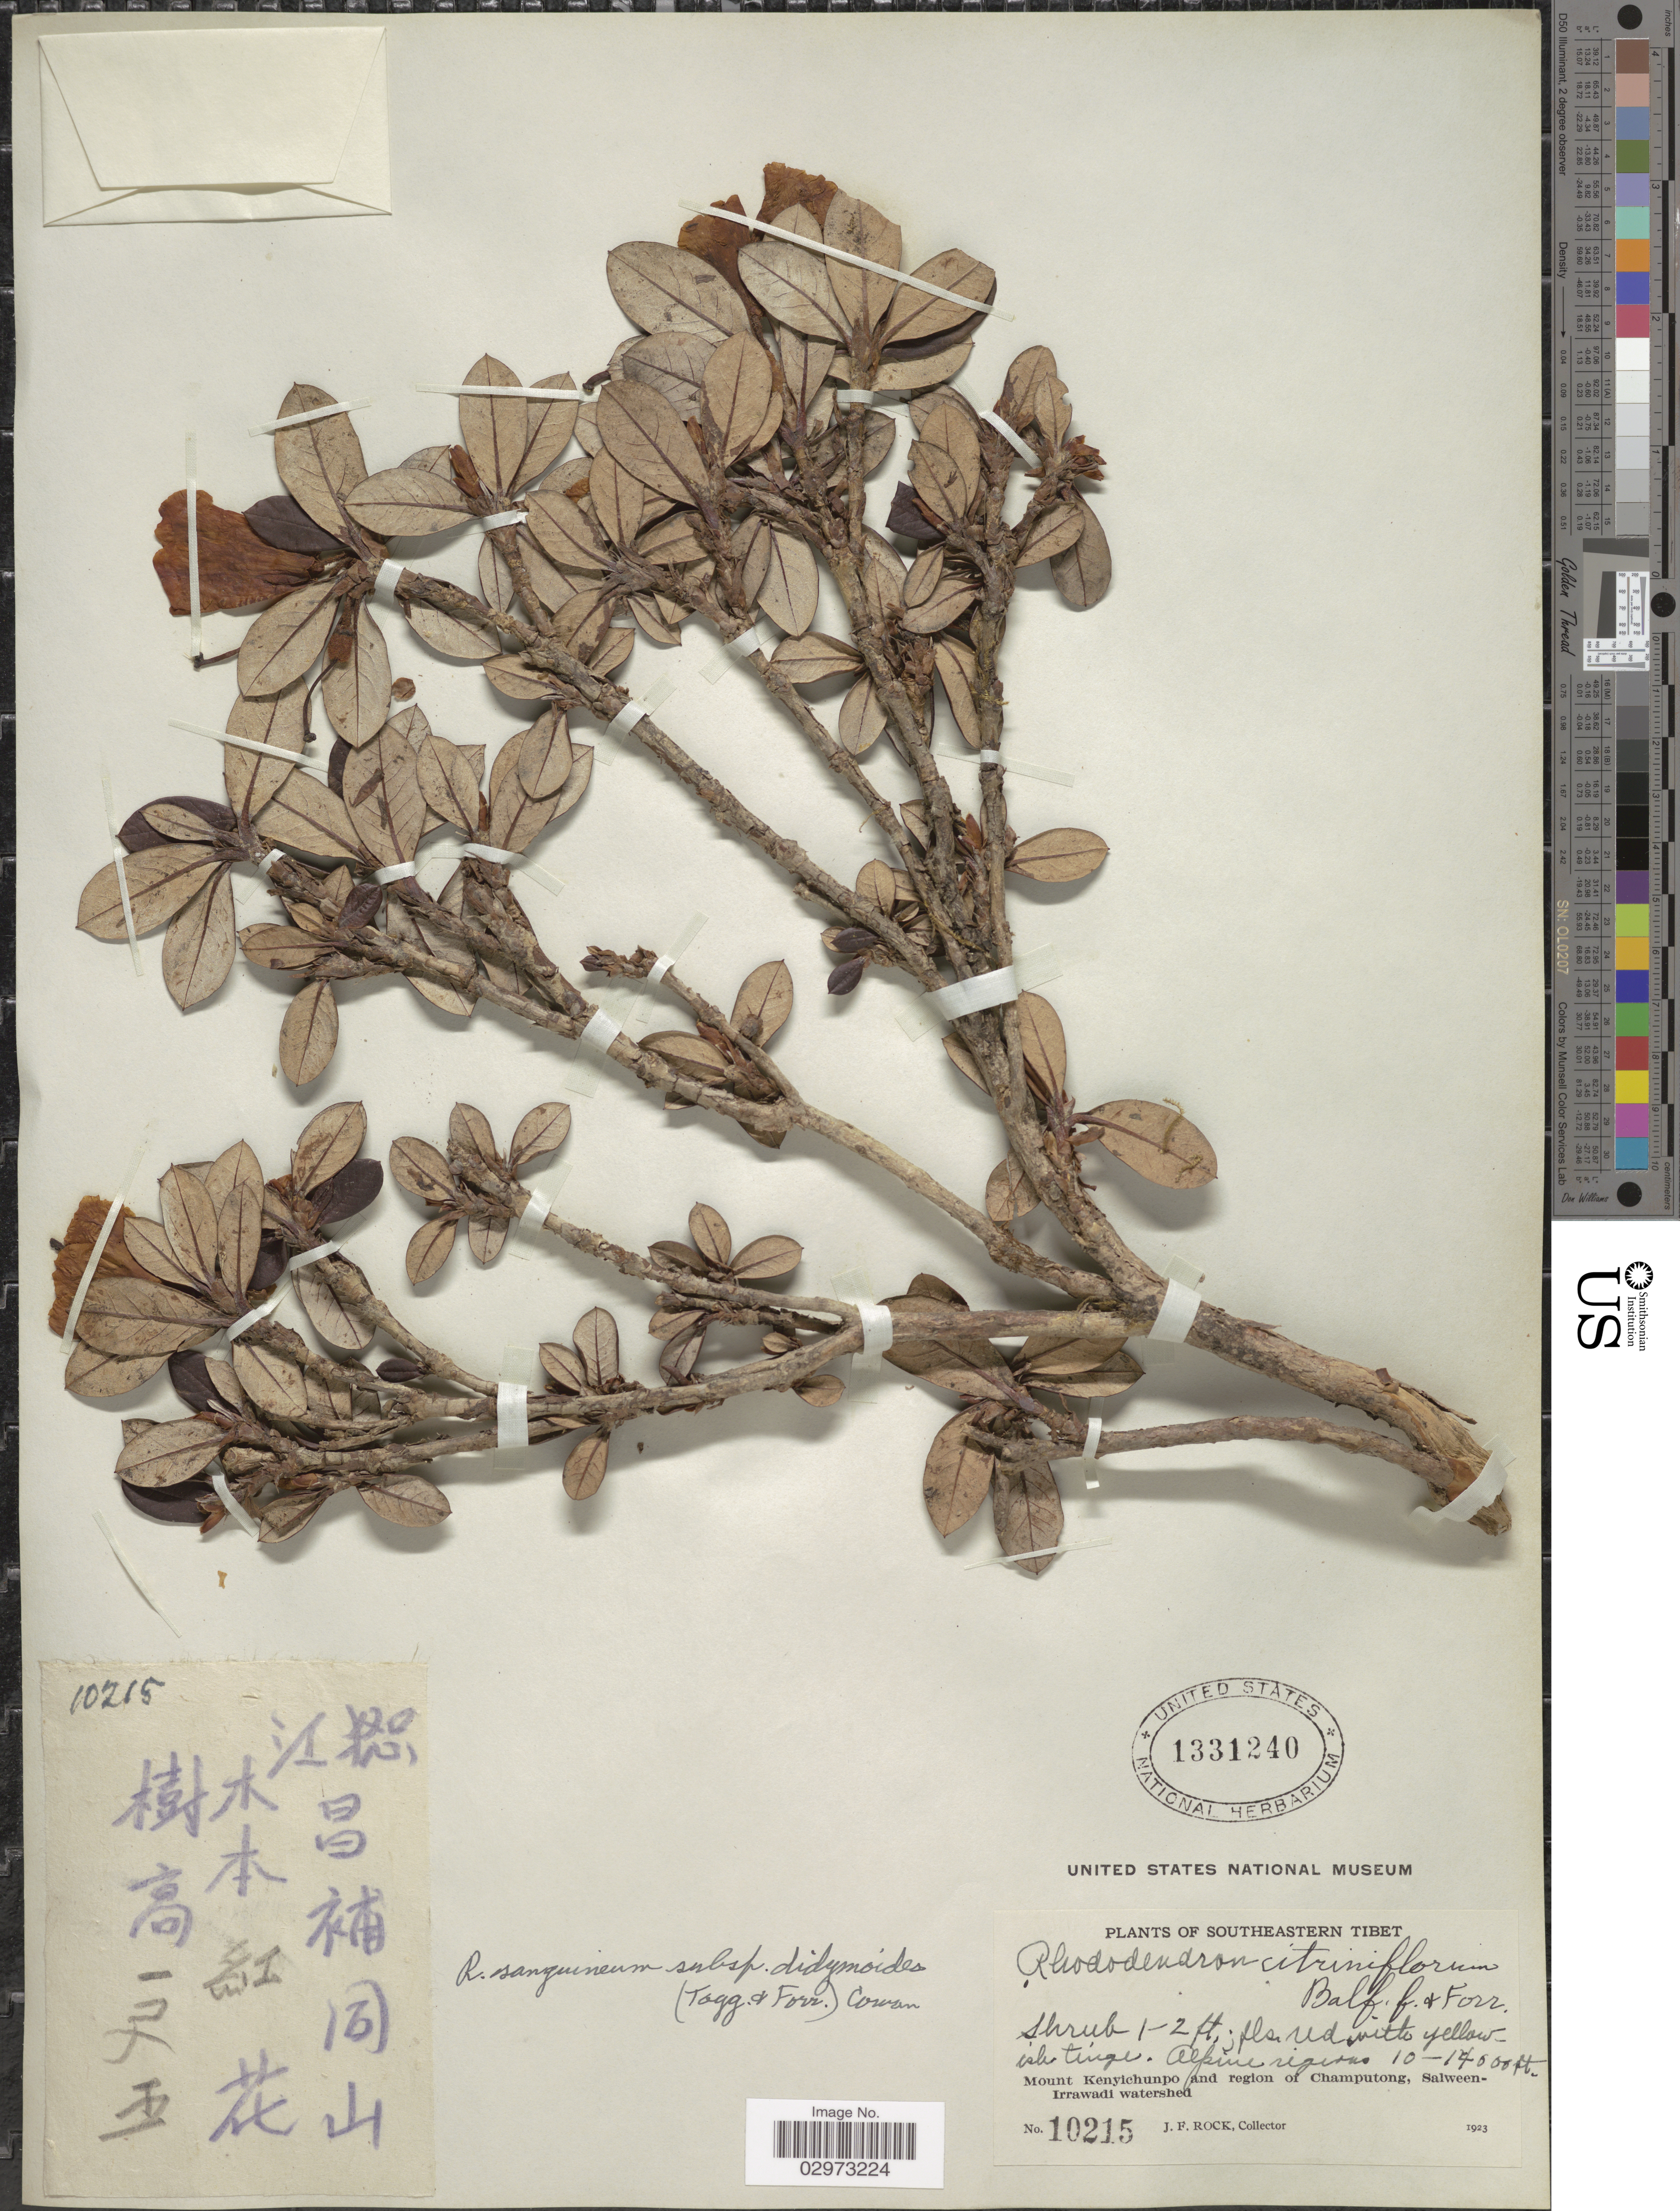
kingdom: Plantae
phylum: Tracheophyta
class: Magnoliopsida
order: Ericales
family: Ericaceae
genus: Rhododendron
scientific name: Rhododendron sanguineum subsp. didymoides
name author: (Tagg & Forrest) Cowan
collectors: J. Rock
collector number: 10215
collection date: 1923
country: China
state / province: Xizang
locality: Southeastern Tibet. Alpine regions. Mount Kenyichunpo and region of Champutong, Salween-Irrawadi watershed.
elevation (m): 3048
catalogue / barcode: US 1331240